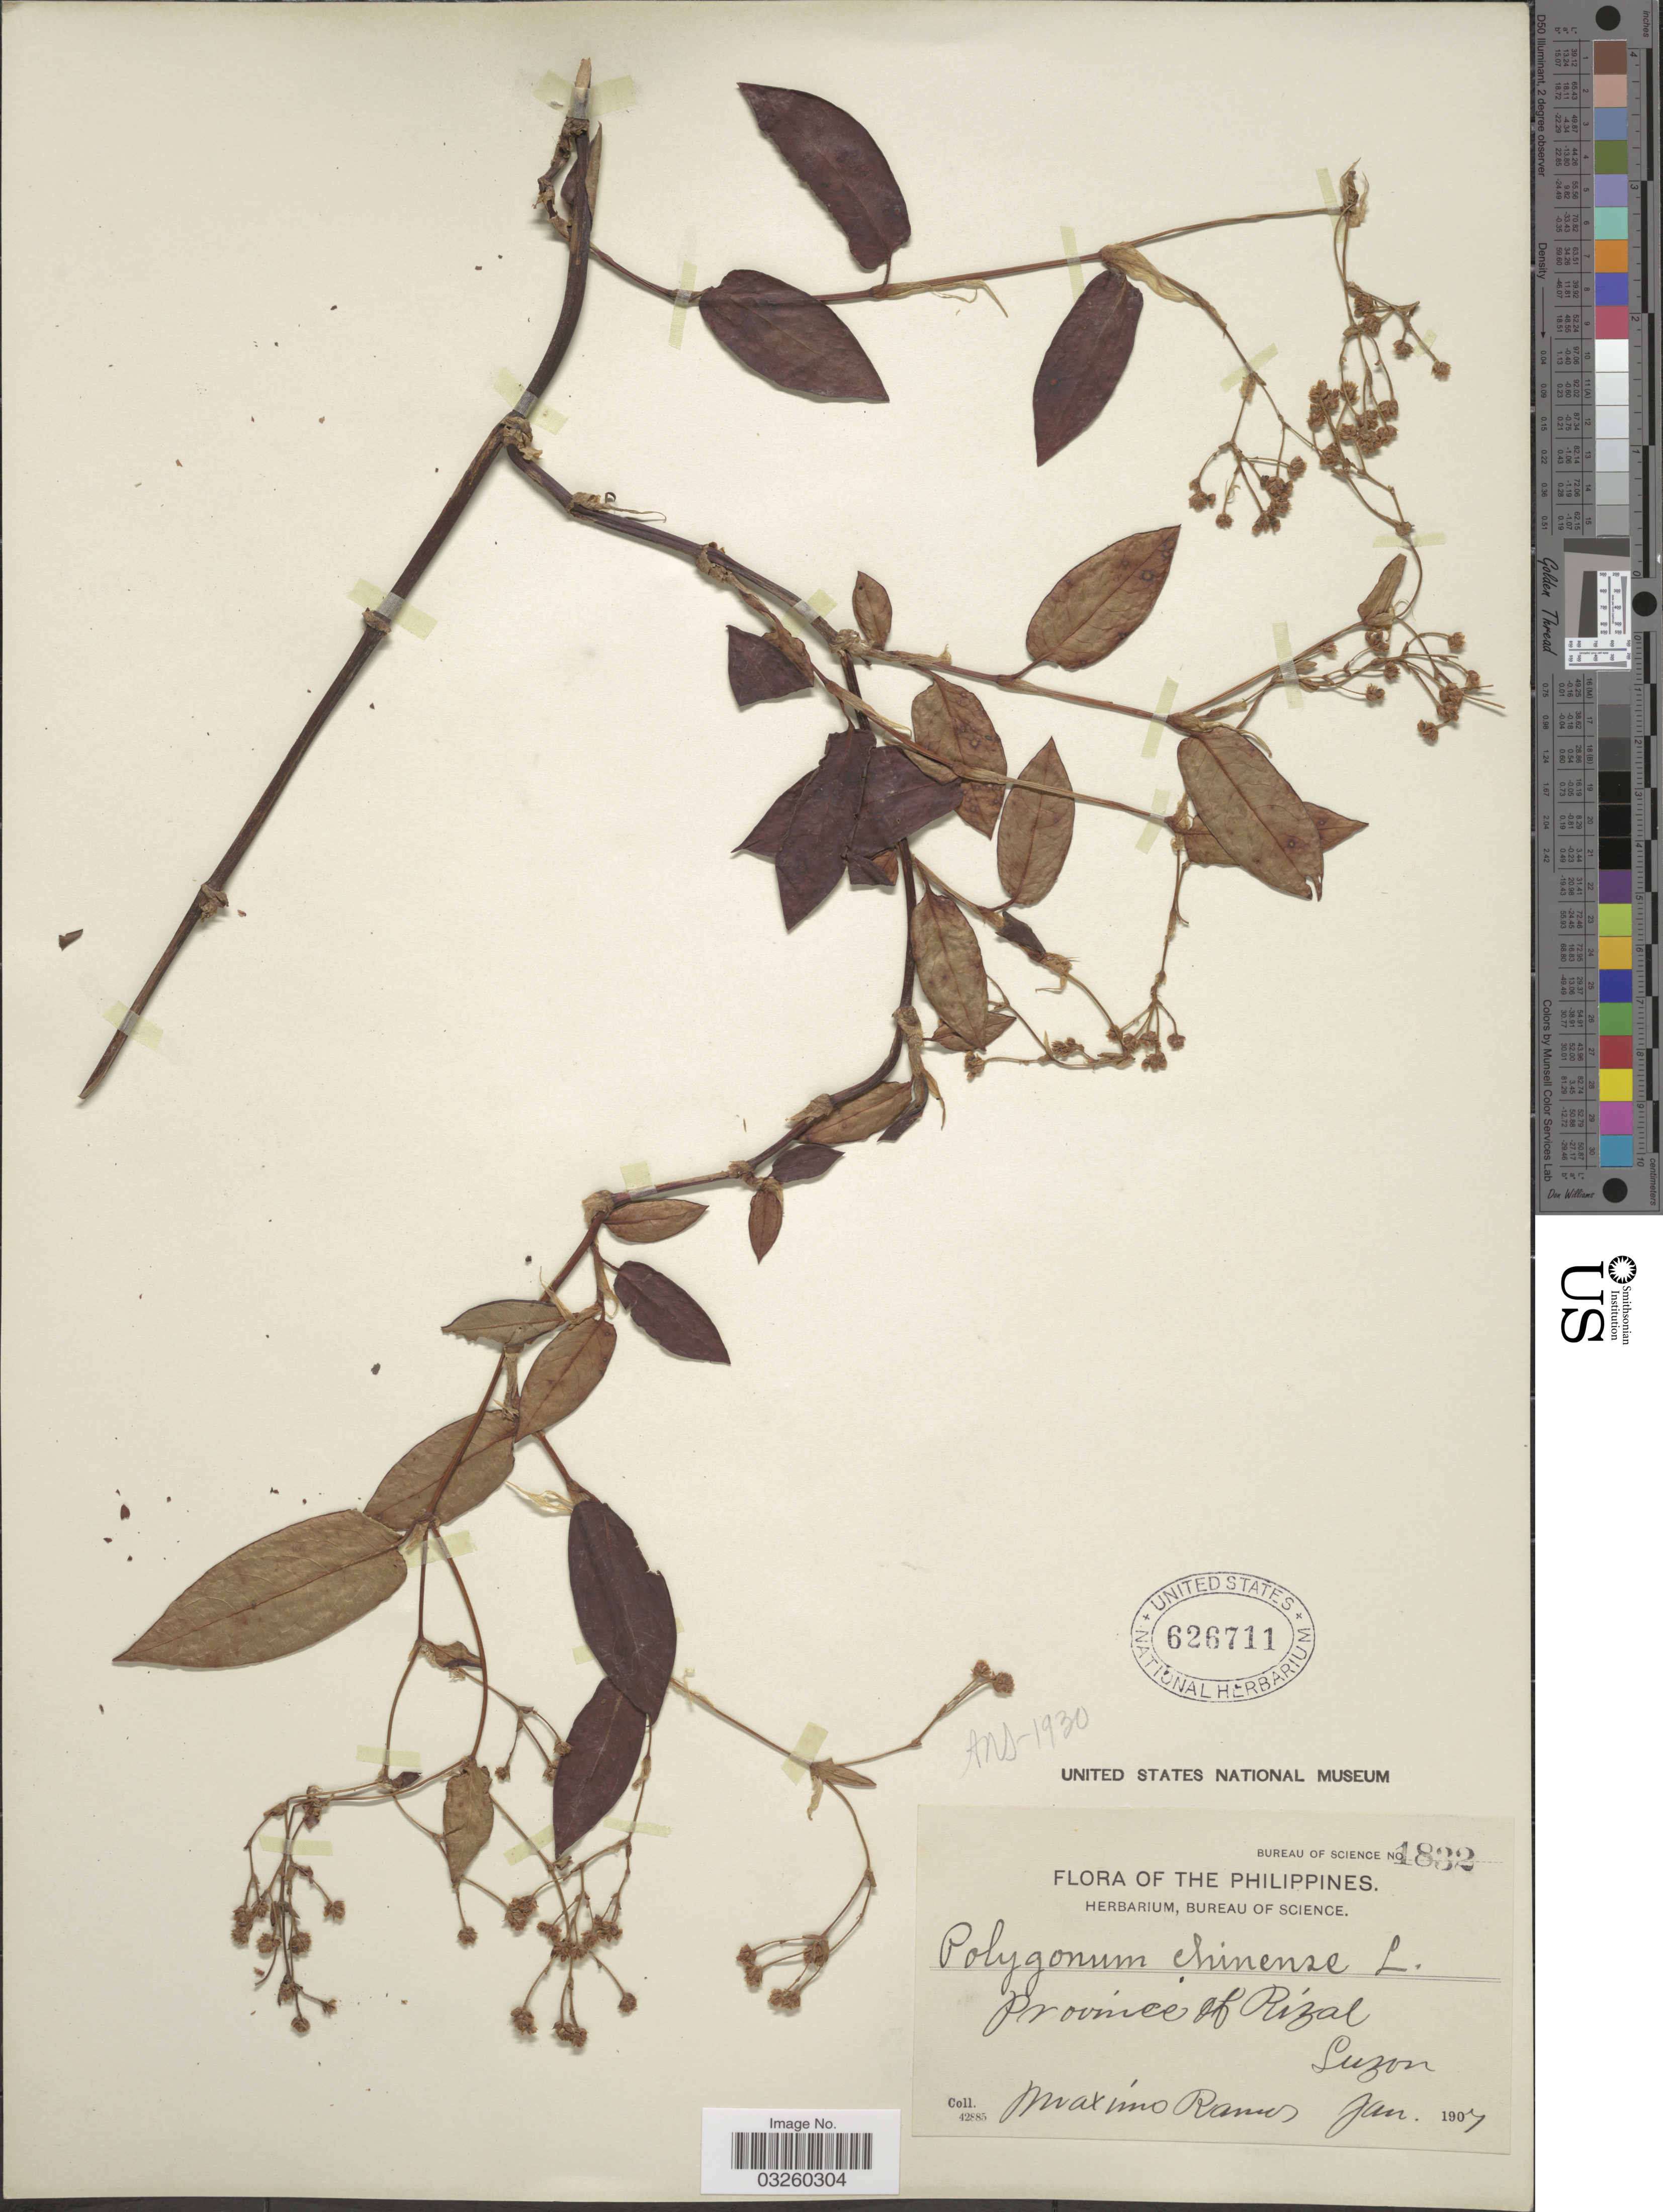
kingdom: Plantae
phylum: Tracheophyta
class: Magnoliopsida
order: Caryophyllales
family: Polygonaceae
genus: Polygonum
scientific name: Polygonum chinense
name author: L.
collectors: M. Ramos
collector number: Bureau of Science 1832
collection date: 1907-01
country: Philippines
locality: Province of Rizal. Luzon.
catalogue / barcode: US 626711